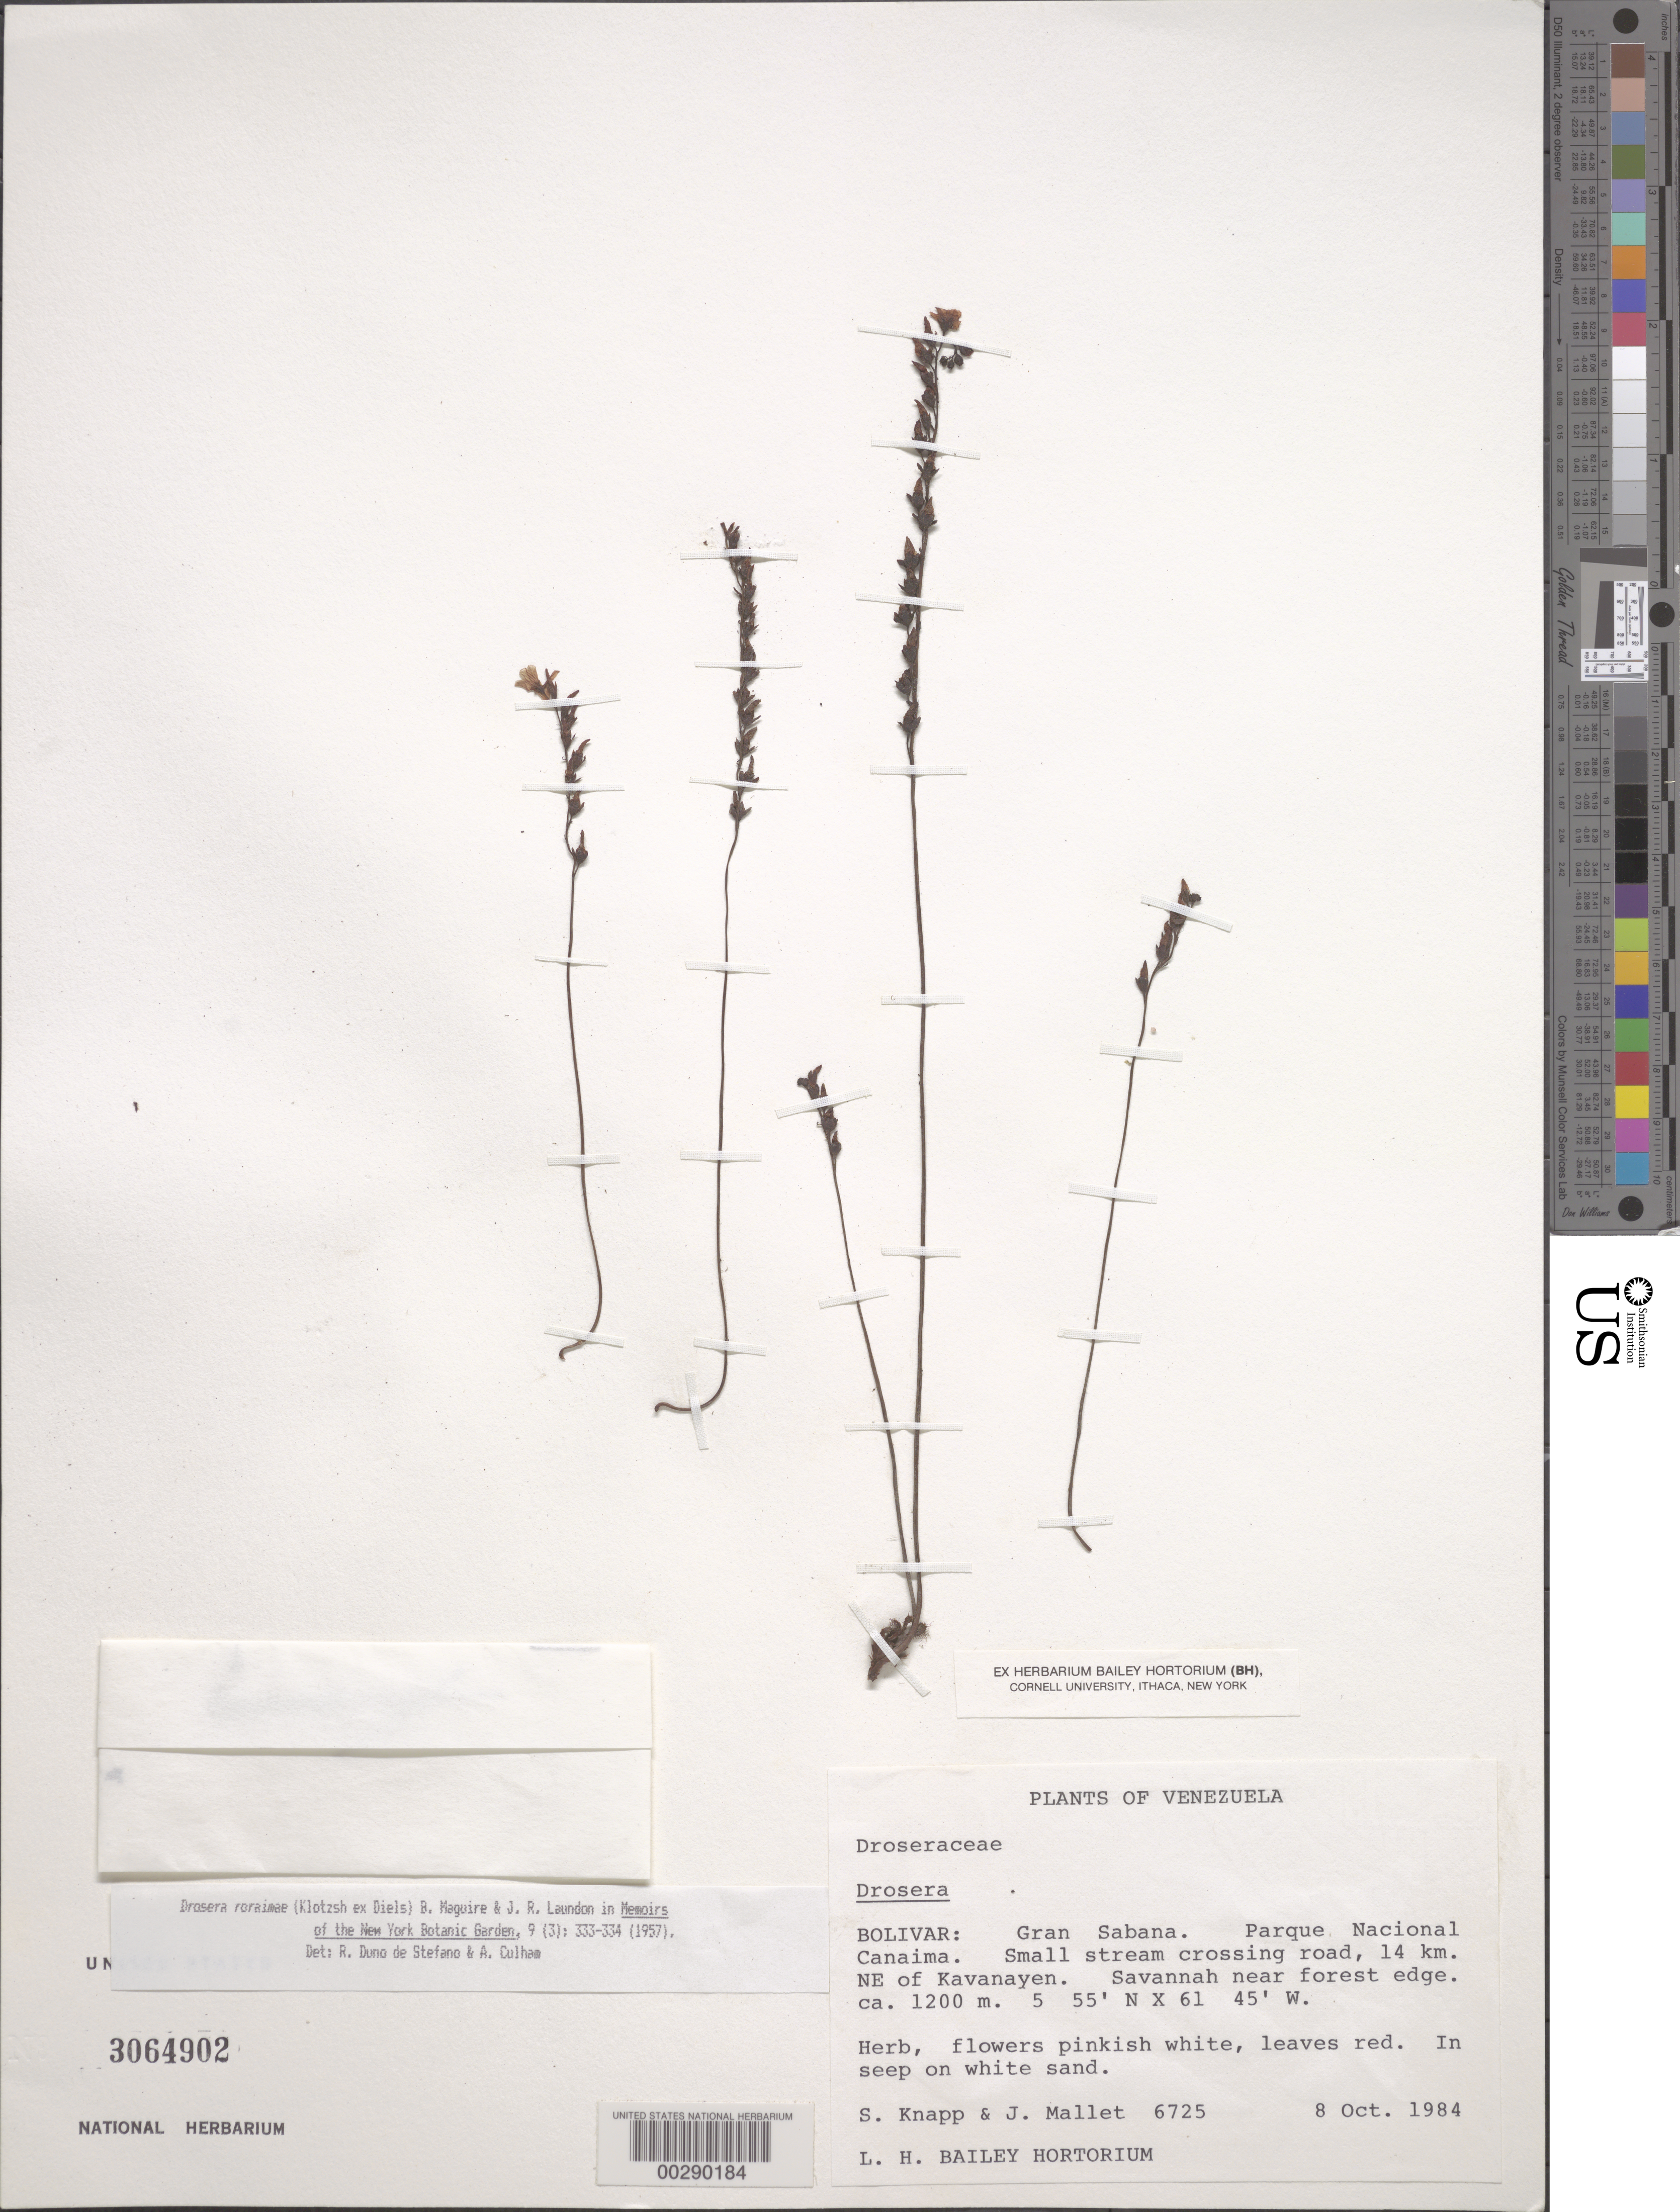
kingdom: Plantae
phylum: Tracheophyta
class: Magnoliopsida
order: Caryophyllales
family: Droseraceae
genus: Drosera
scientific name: Drosera roraimae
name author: (Klotzsch ex Diels) Maguire & J.R. Laundon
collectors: S. Knapp & J. Mallet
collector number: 6725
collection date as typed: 08 Oct 1984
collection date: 1984-10-08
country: Venezuela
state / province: Bolivar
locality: Gran sabana, parque nacional canaima, ne of kavanayen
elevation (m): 1200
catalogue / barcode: US 3064902